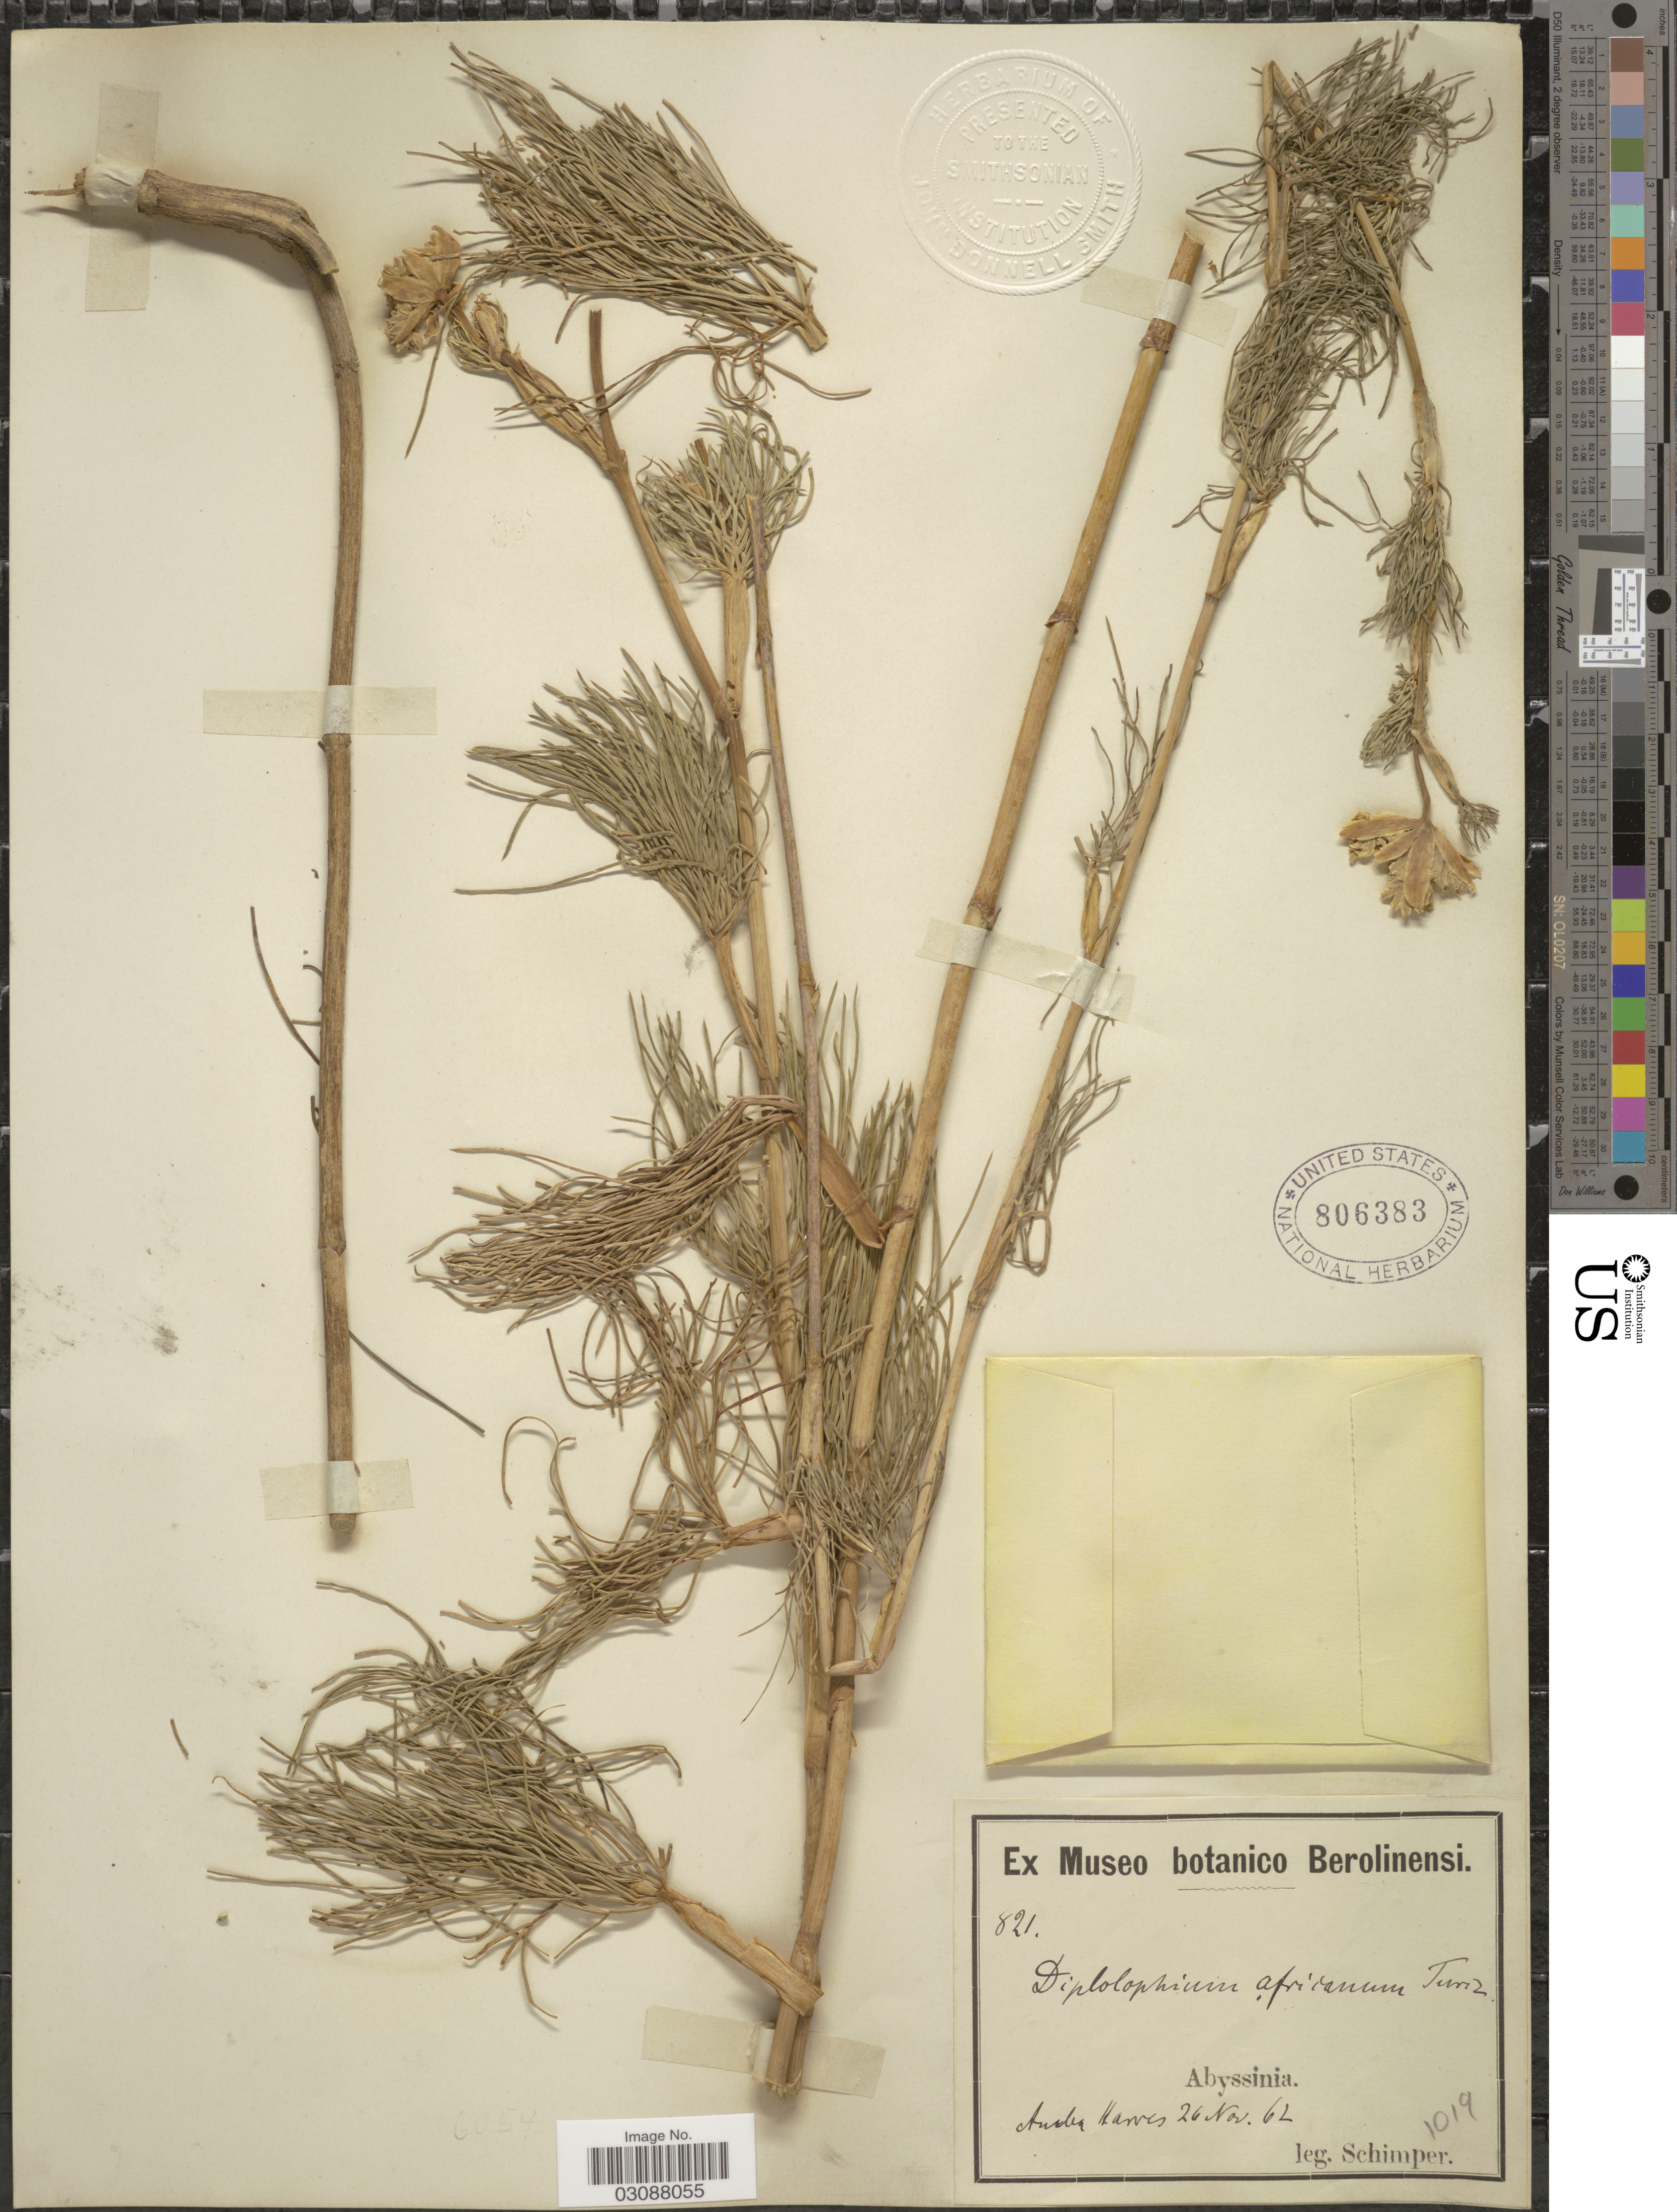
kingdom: Plantae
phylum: Tracheophyta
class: Magnoliopsida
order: Apiales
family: Apiaceae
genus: Diplolophium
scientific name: Diplolophium africanum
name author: Turcz.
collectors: -. Schimper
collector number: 821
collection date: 1862-11-26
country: Ethiopia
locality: Abyssinia. Andea Hawes [interpreted].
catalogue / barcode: US 806383